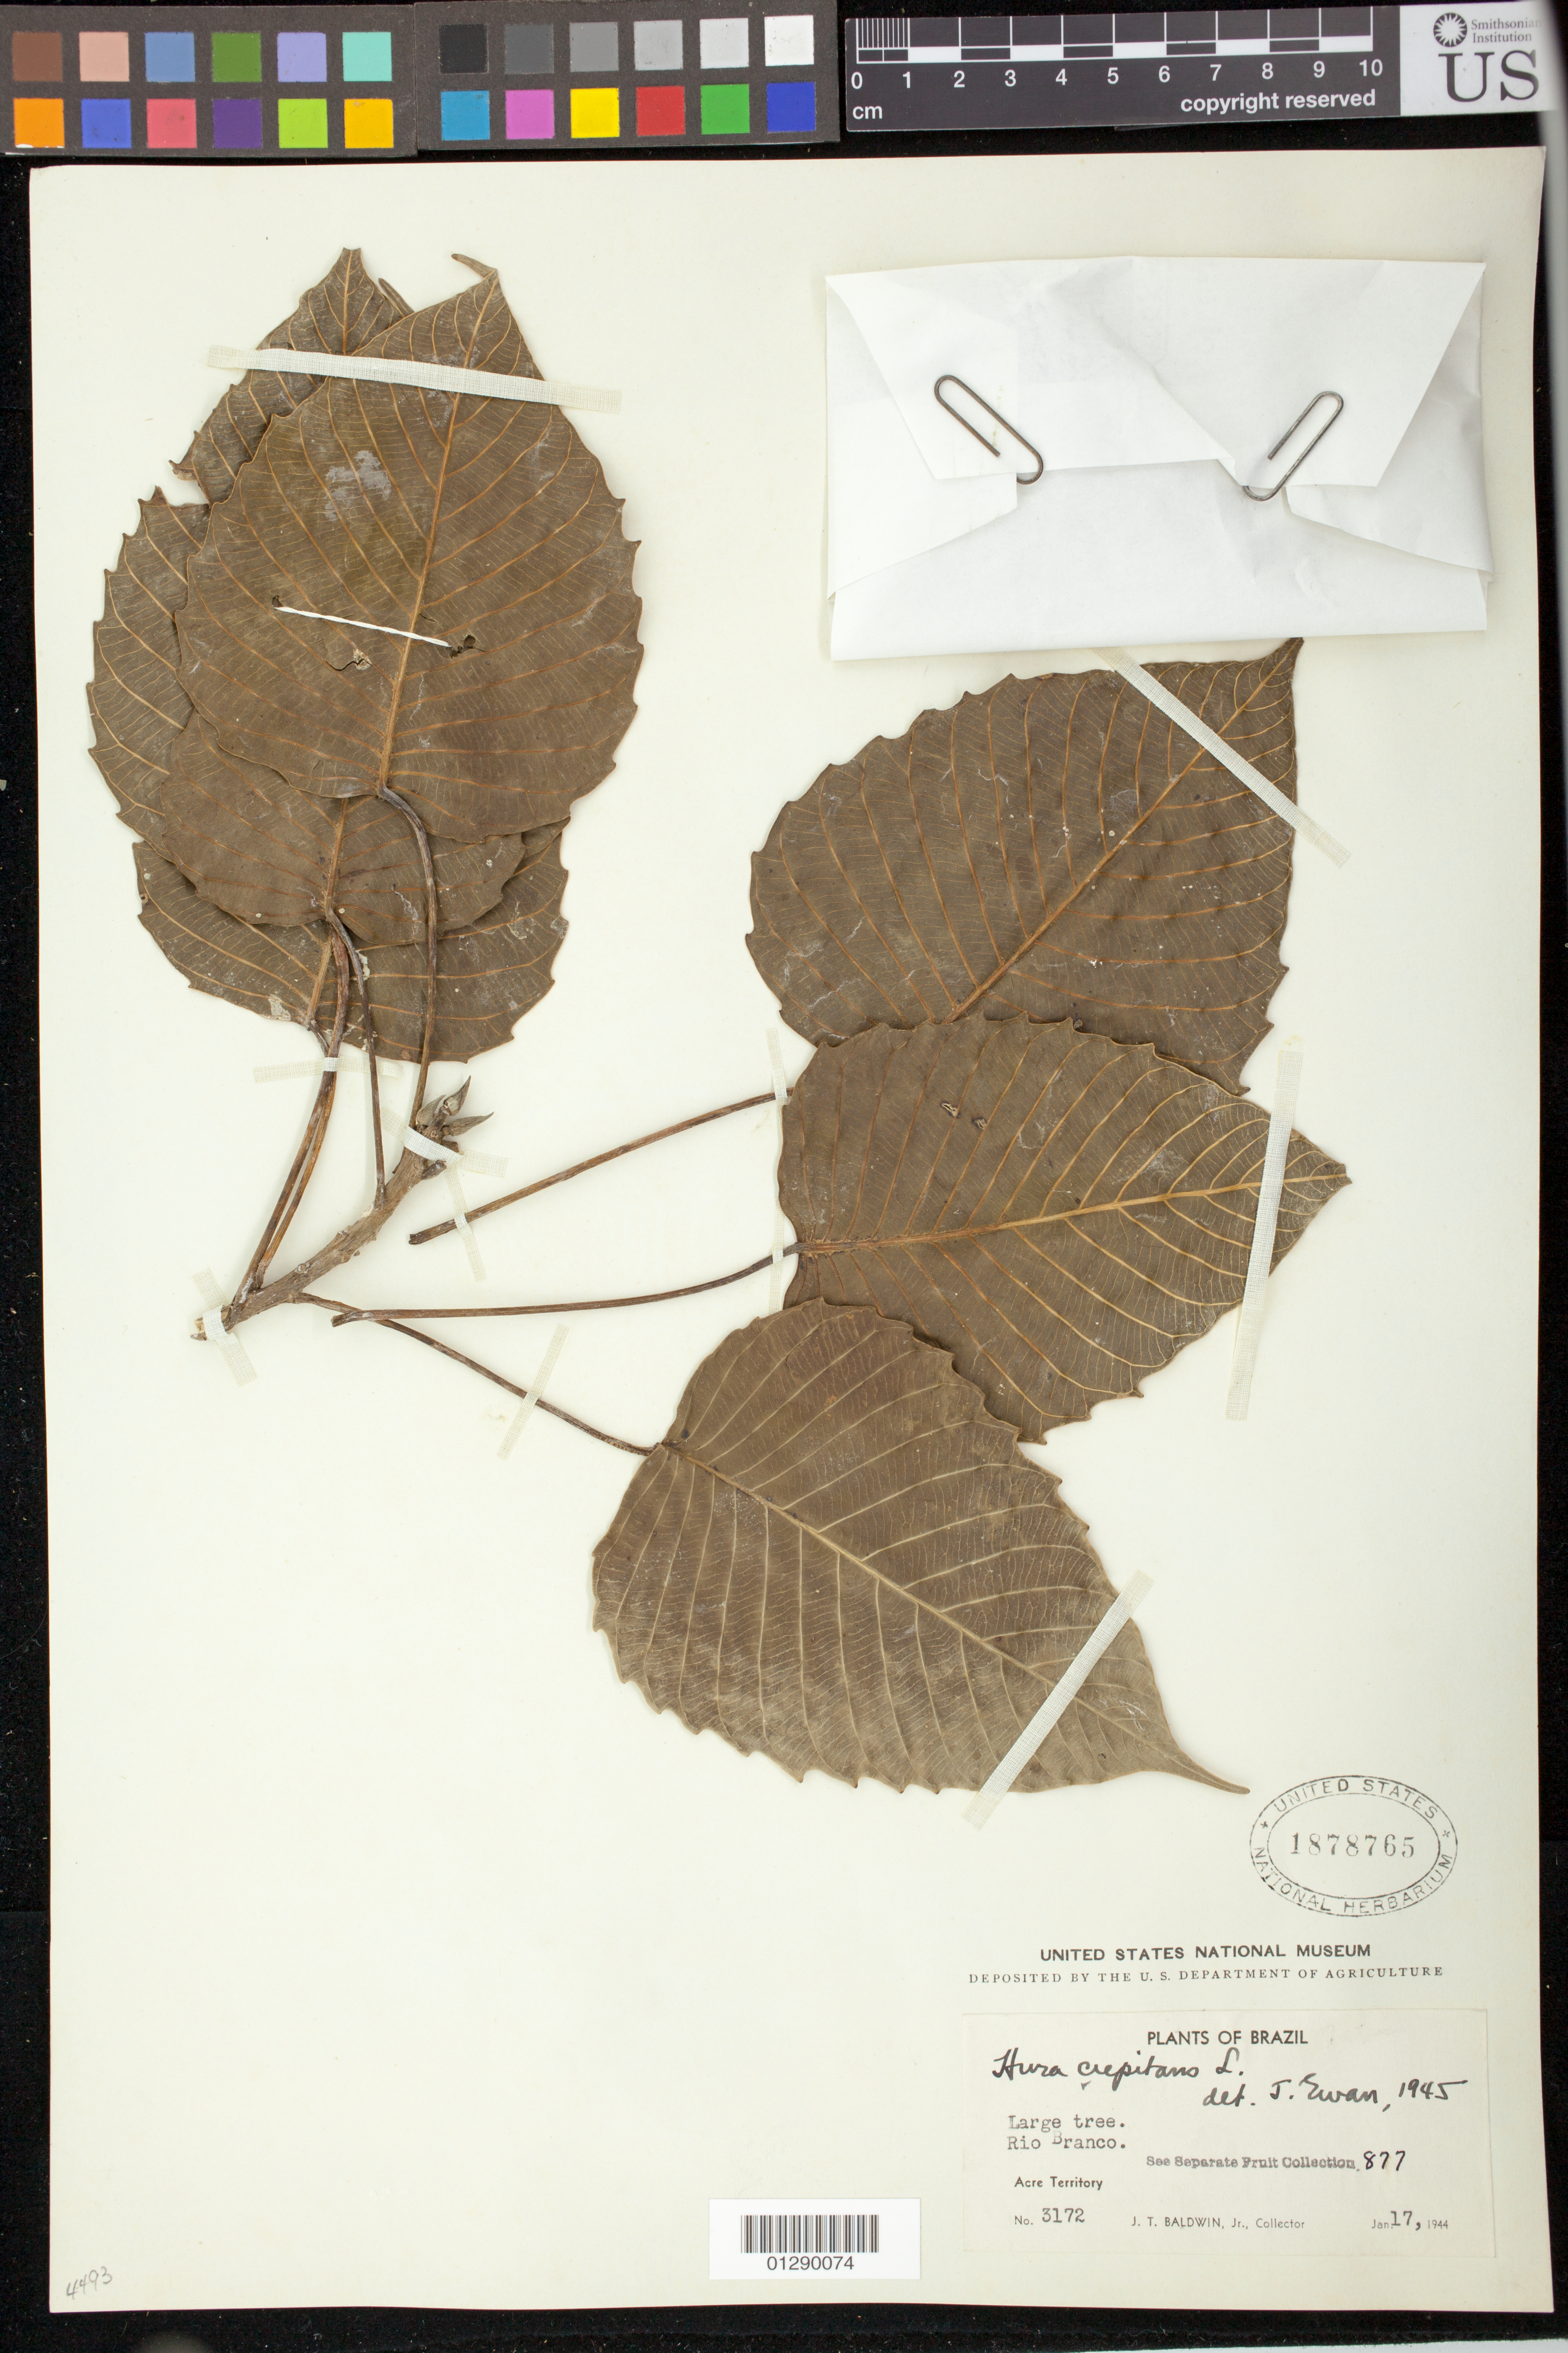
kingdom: Plantae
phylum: Tracheophyta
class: Magnoliopsida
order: Malpighiales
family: Euphorbiaceae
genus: Hura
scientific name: Hura crepitans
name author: L.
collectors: J. T. Baldwin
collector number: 3172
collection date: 1944-01-17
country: Brazil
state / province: Acre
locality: Rio Branco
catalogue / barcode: US 1878765